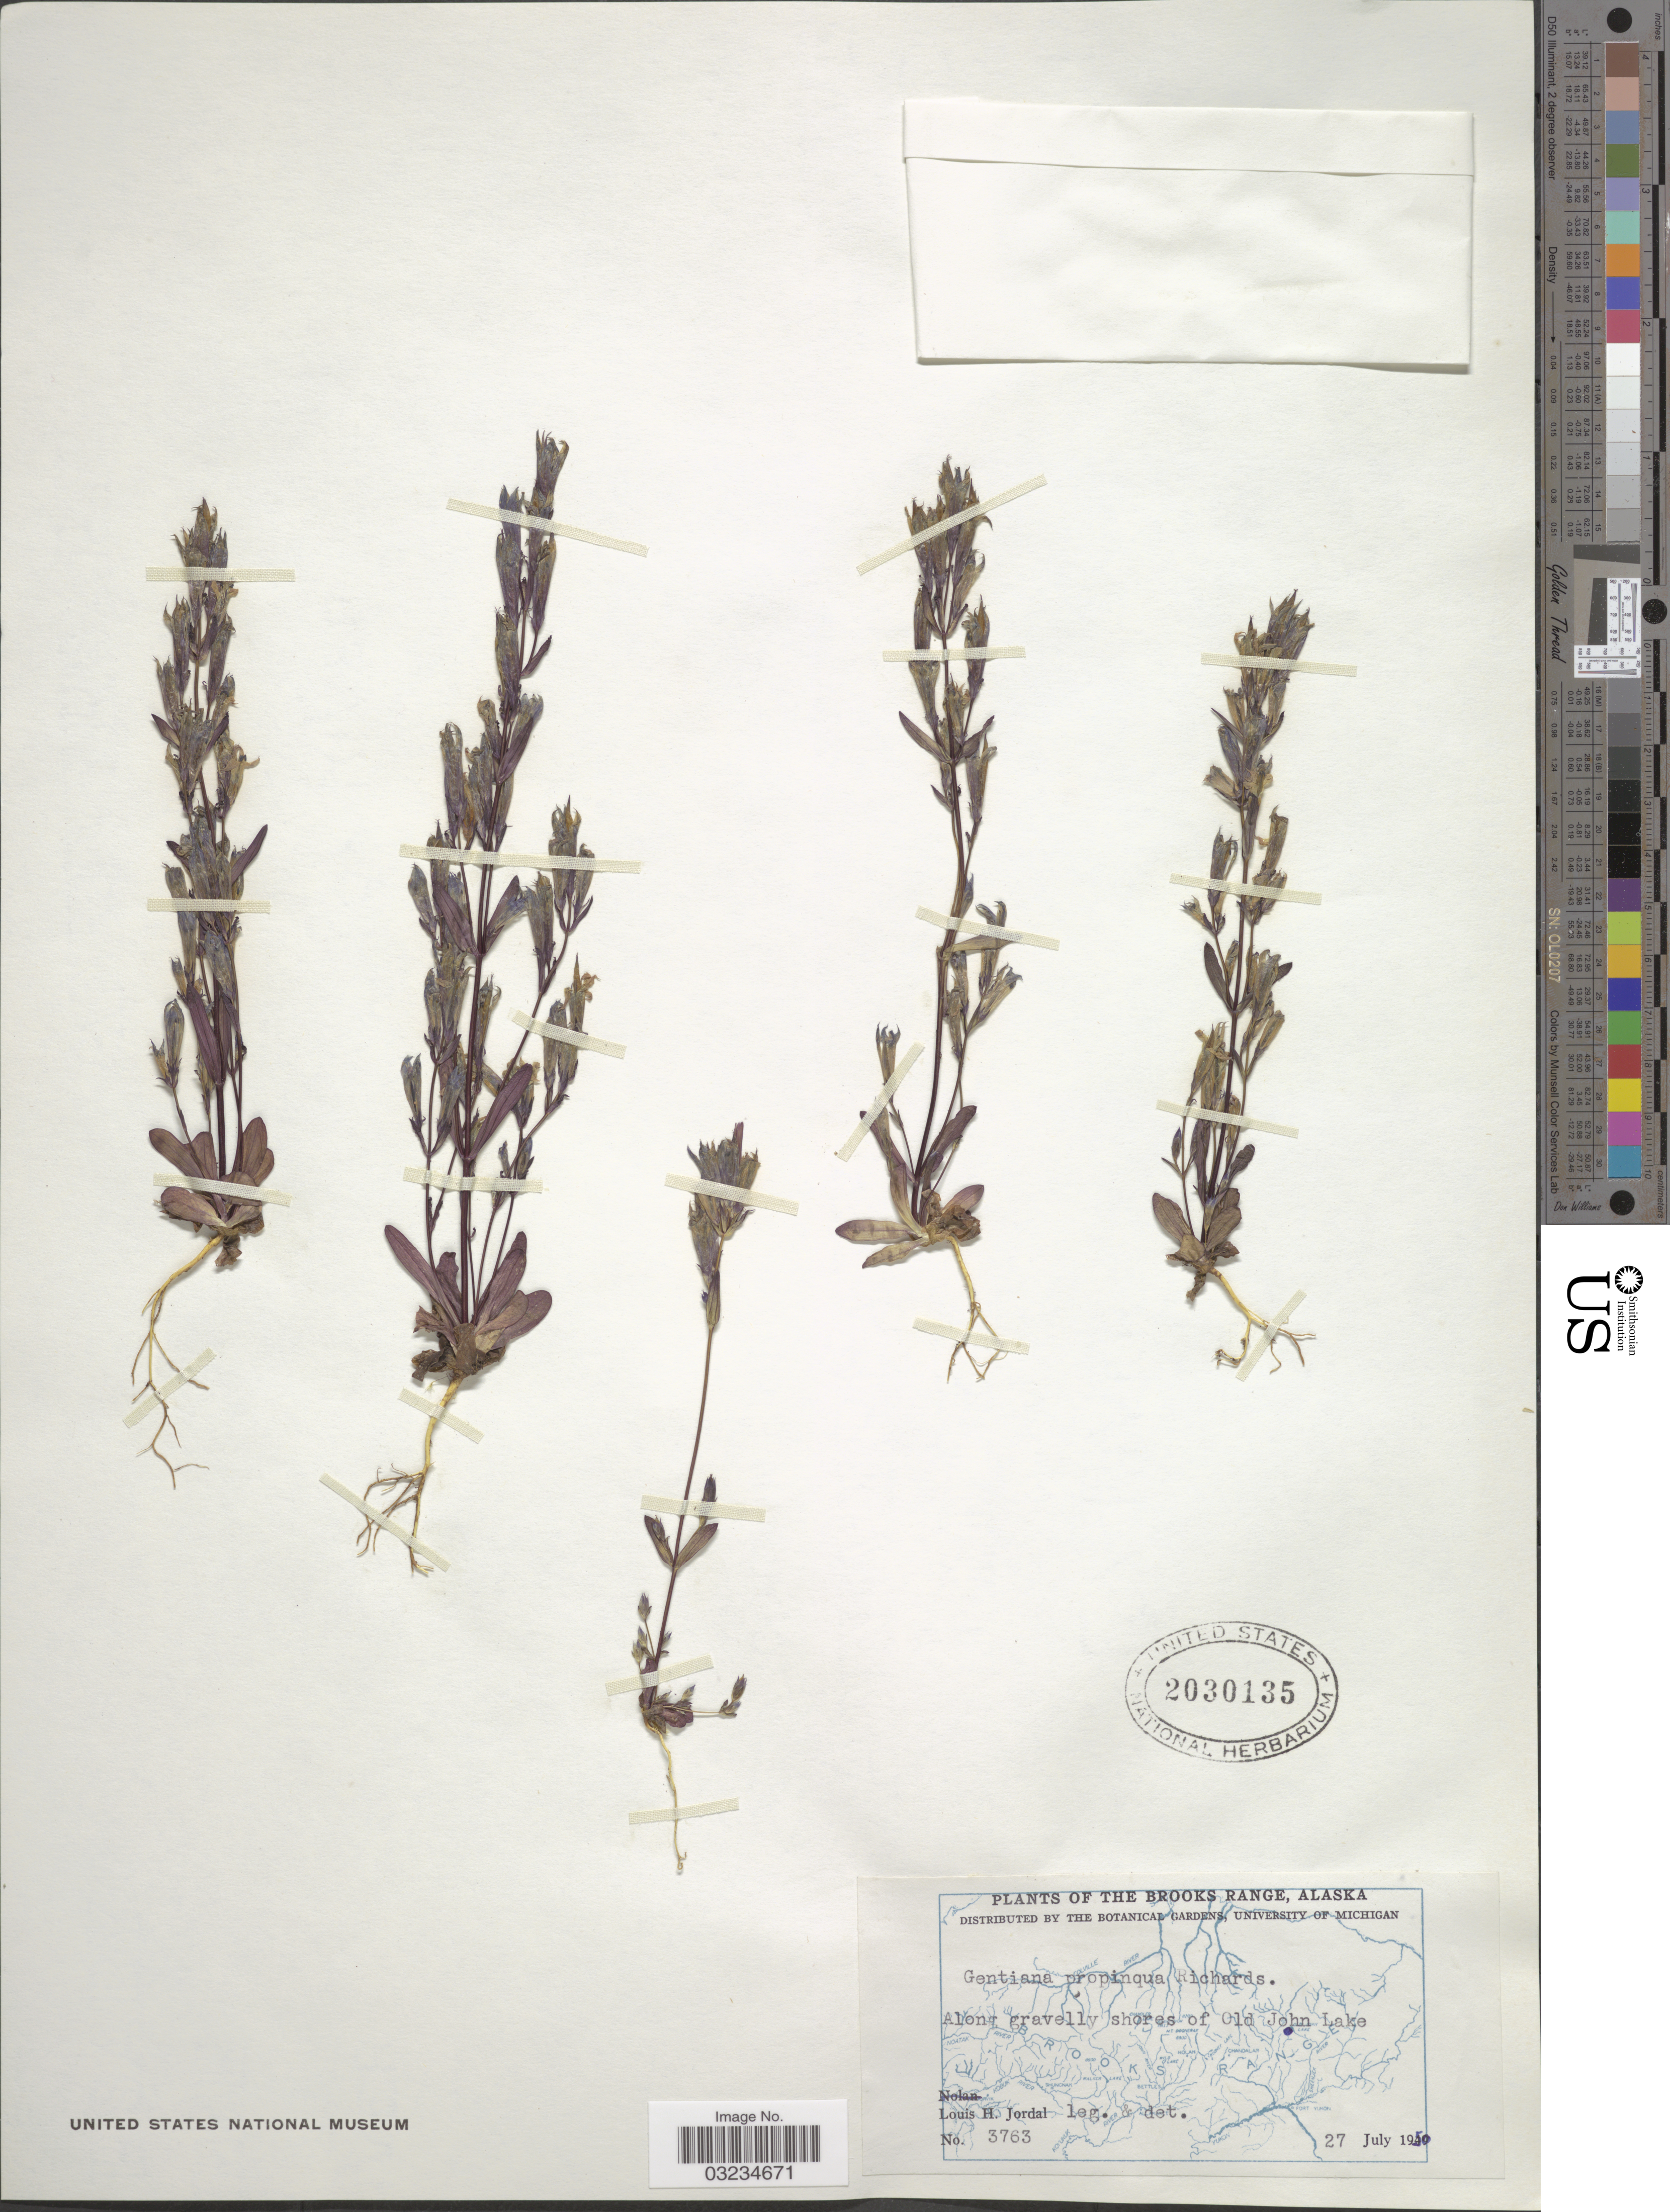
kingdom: Plantae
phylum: Tracheophyta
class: Magnoliopsida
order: Gentianales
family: Gentianaceae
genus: Gentiana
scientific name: Gentiana propinqua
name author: Richards.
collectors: L. Jordal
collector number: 3763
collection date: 1950-07-27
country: United States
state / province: Alaska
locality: The Brooks Range. Along gravelly shore of Old John Lake.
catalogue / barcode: US 2030135